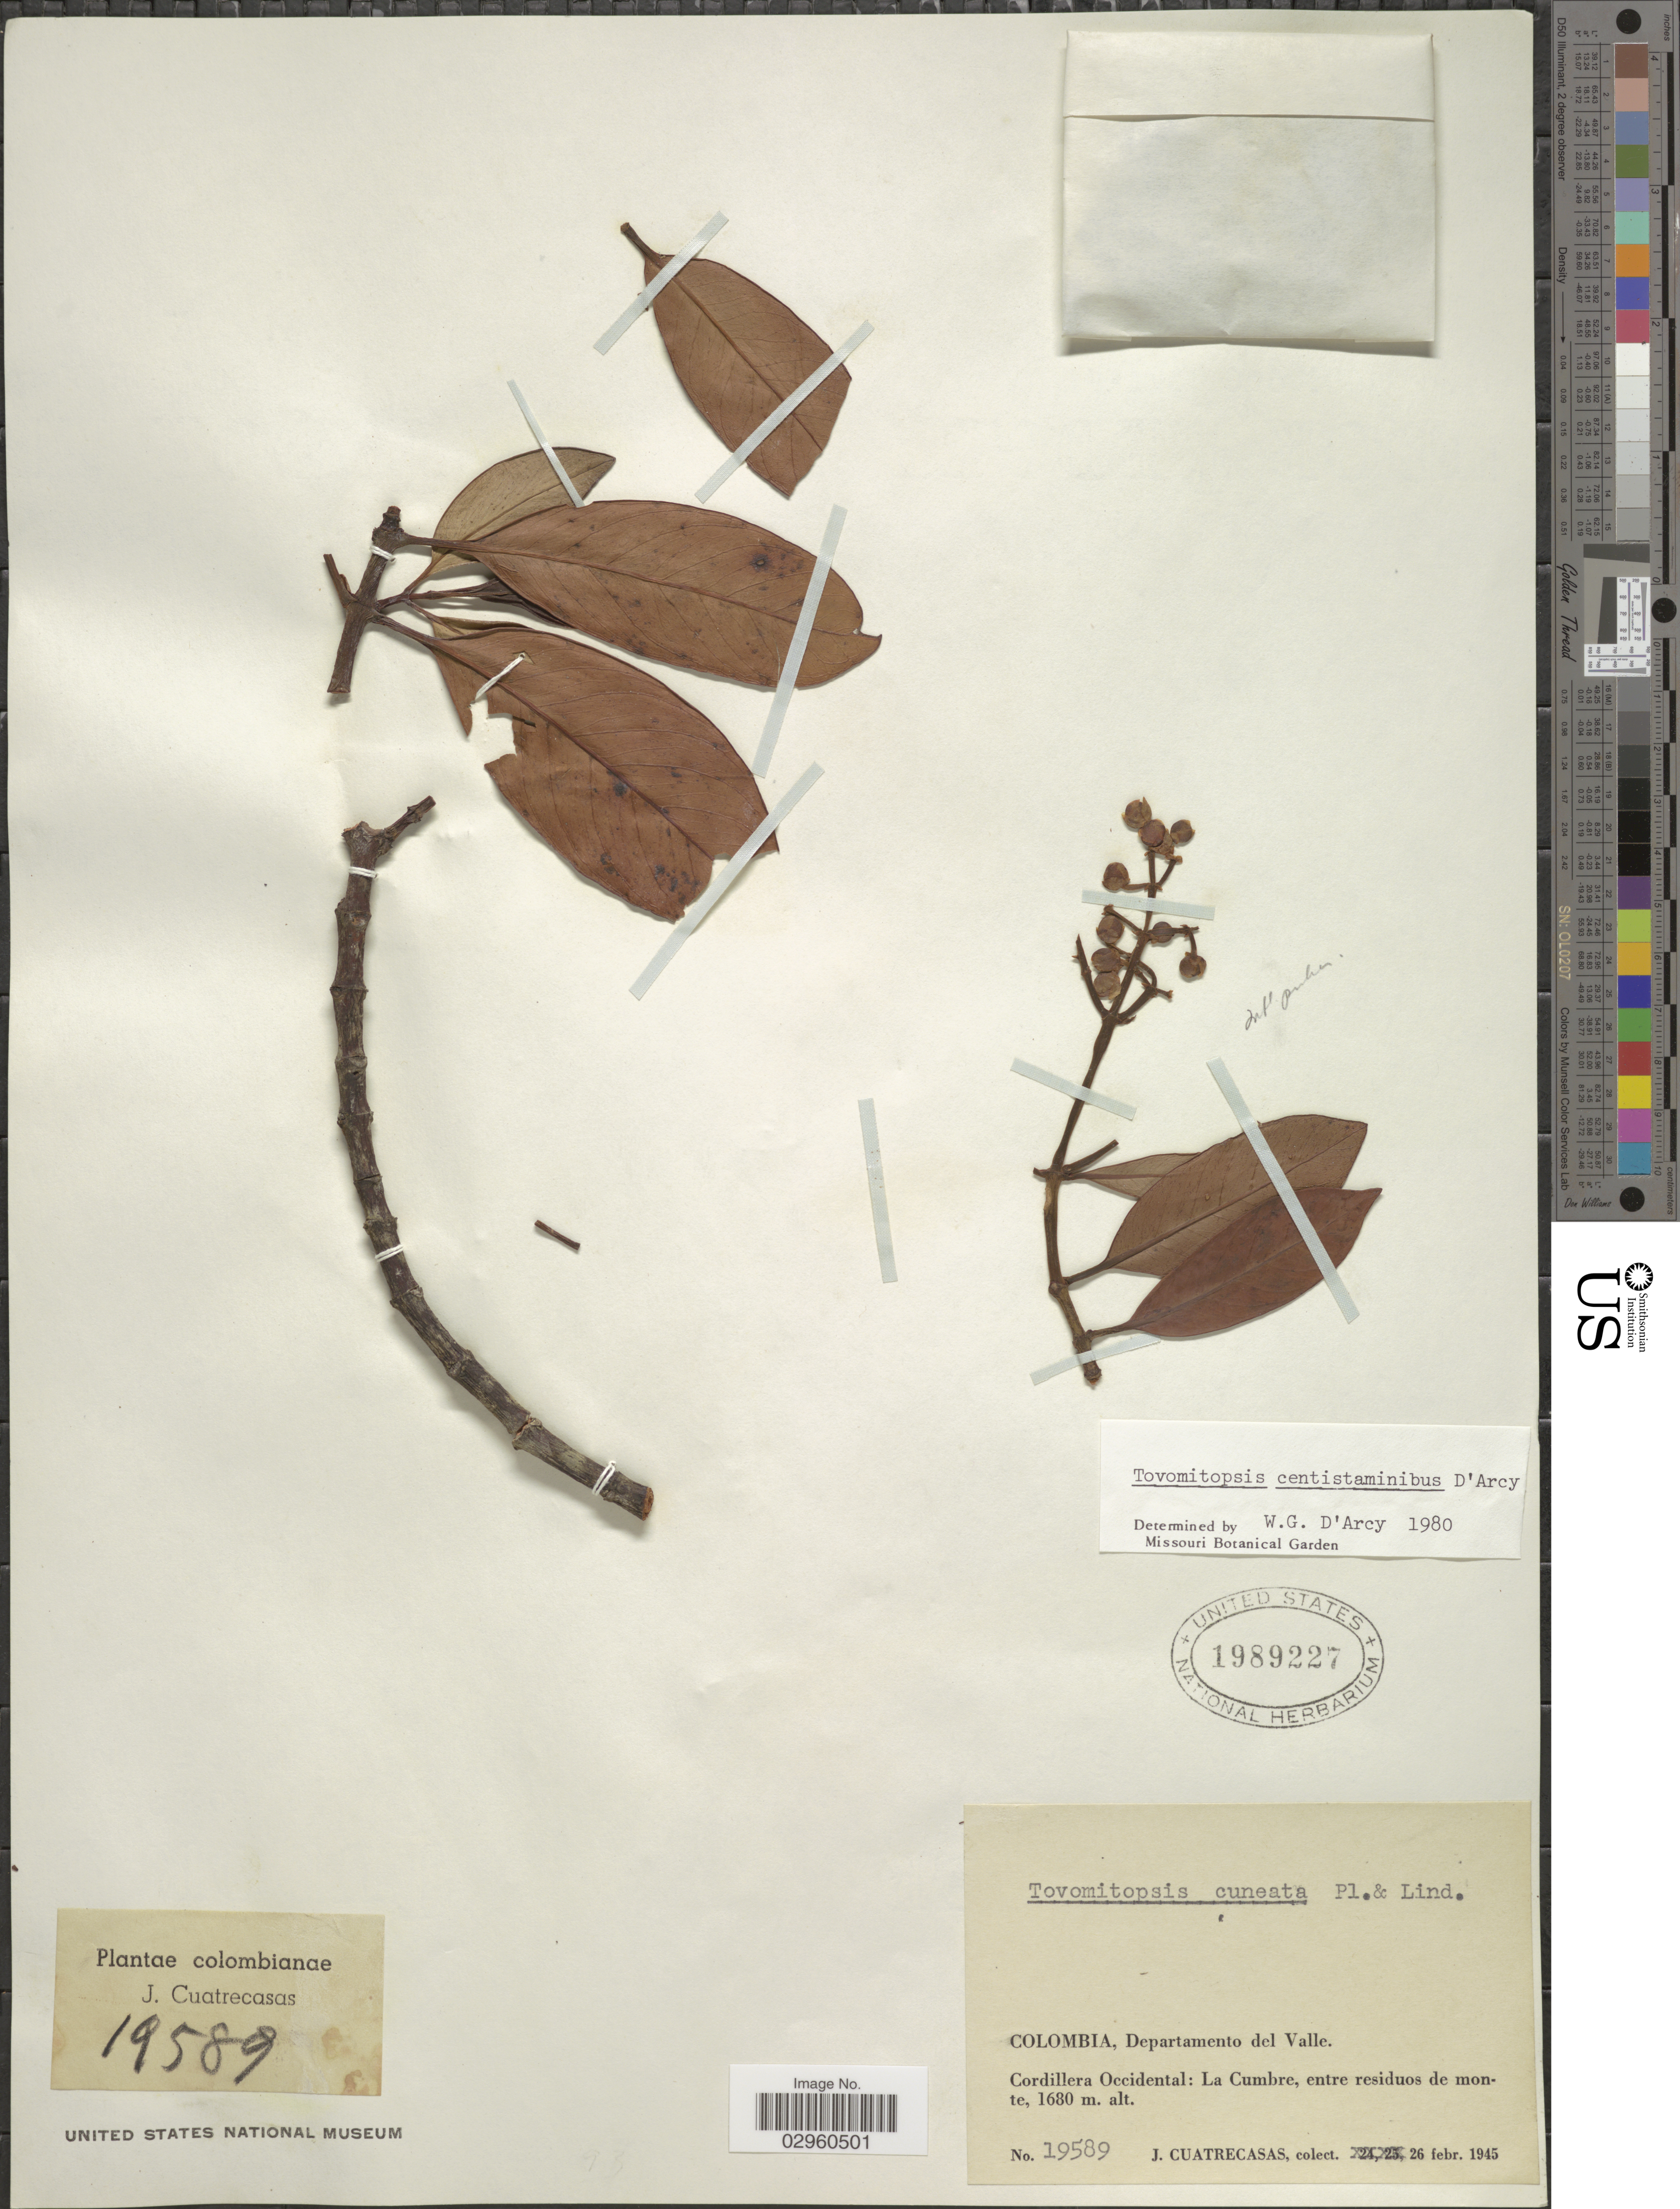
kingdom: Plantae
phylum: Tracheophyta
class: Magnoliopsida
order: Malpighiales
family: Clusiaceae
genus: Tovomitopsis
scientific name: Tovomitopsis centistaminibus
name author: D'Arcy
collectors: J. Cuatrecasas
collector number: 19589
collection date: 1945-02-26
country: Colombia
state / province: Valle del Cauca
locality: Departamento del Valle. Cordillera Occidental: La Cumbre, entre residuos de monte.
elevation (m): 1680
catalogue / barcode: US 1989227